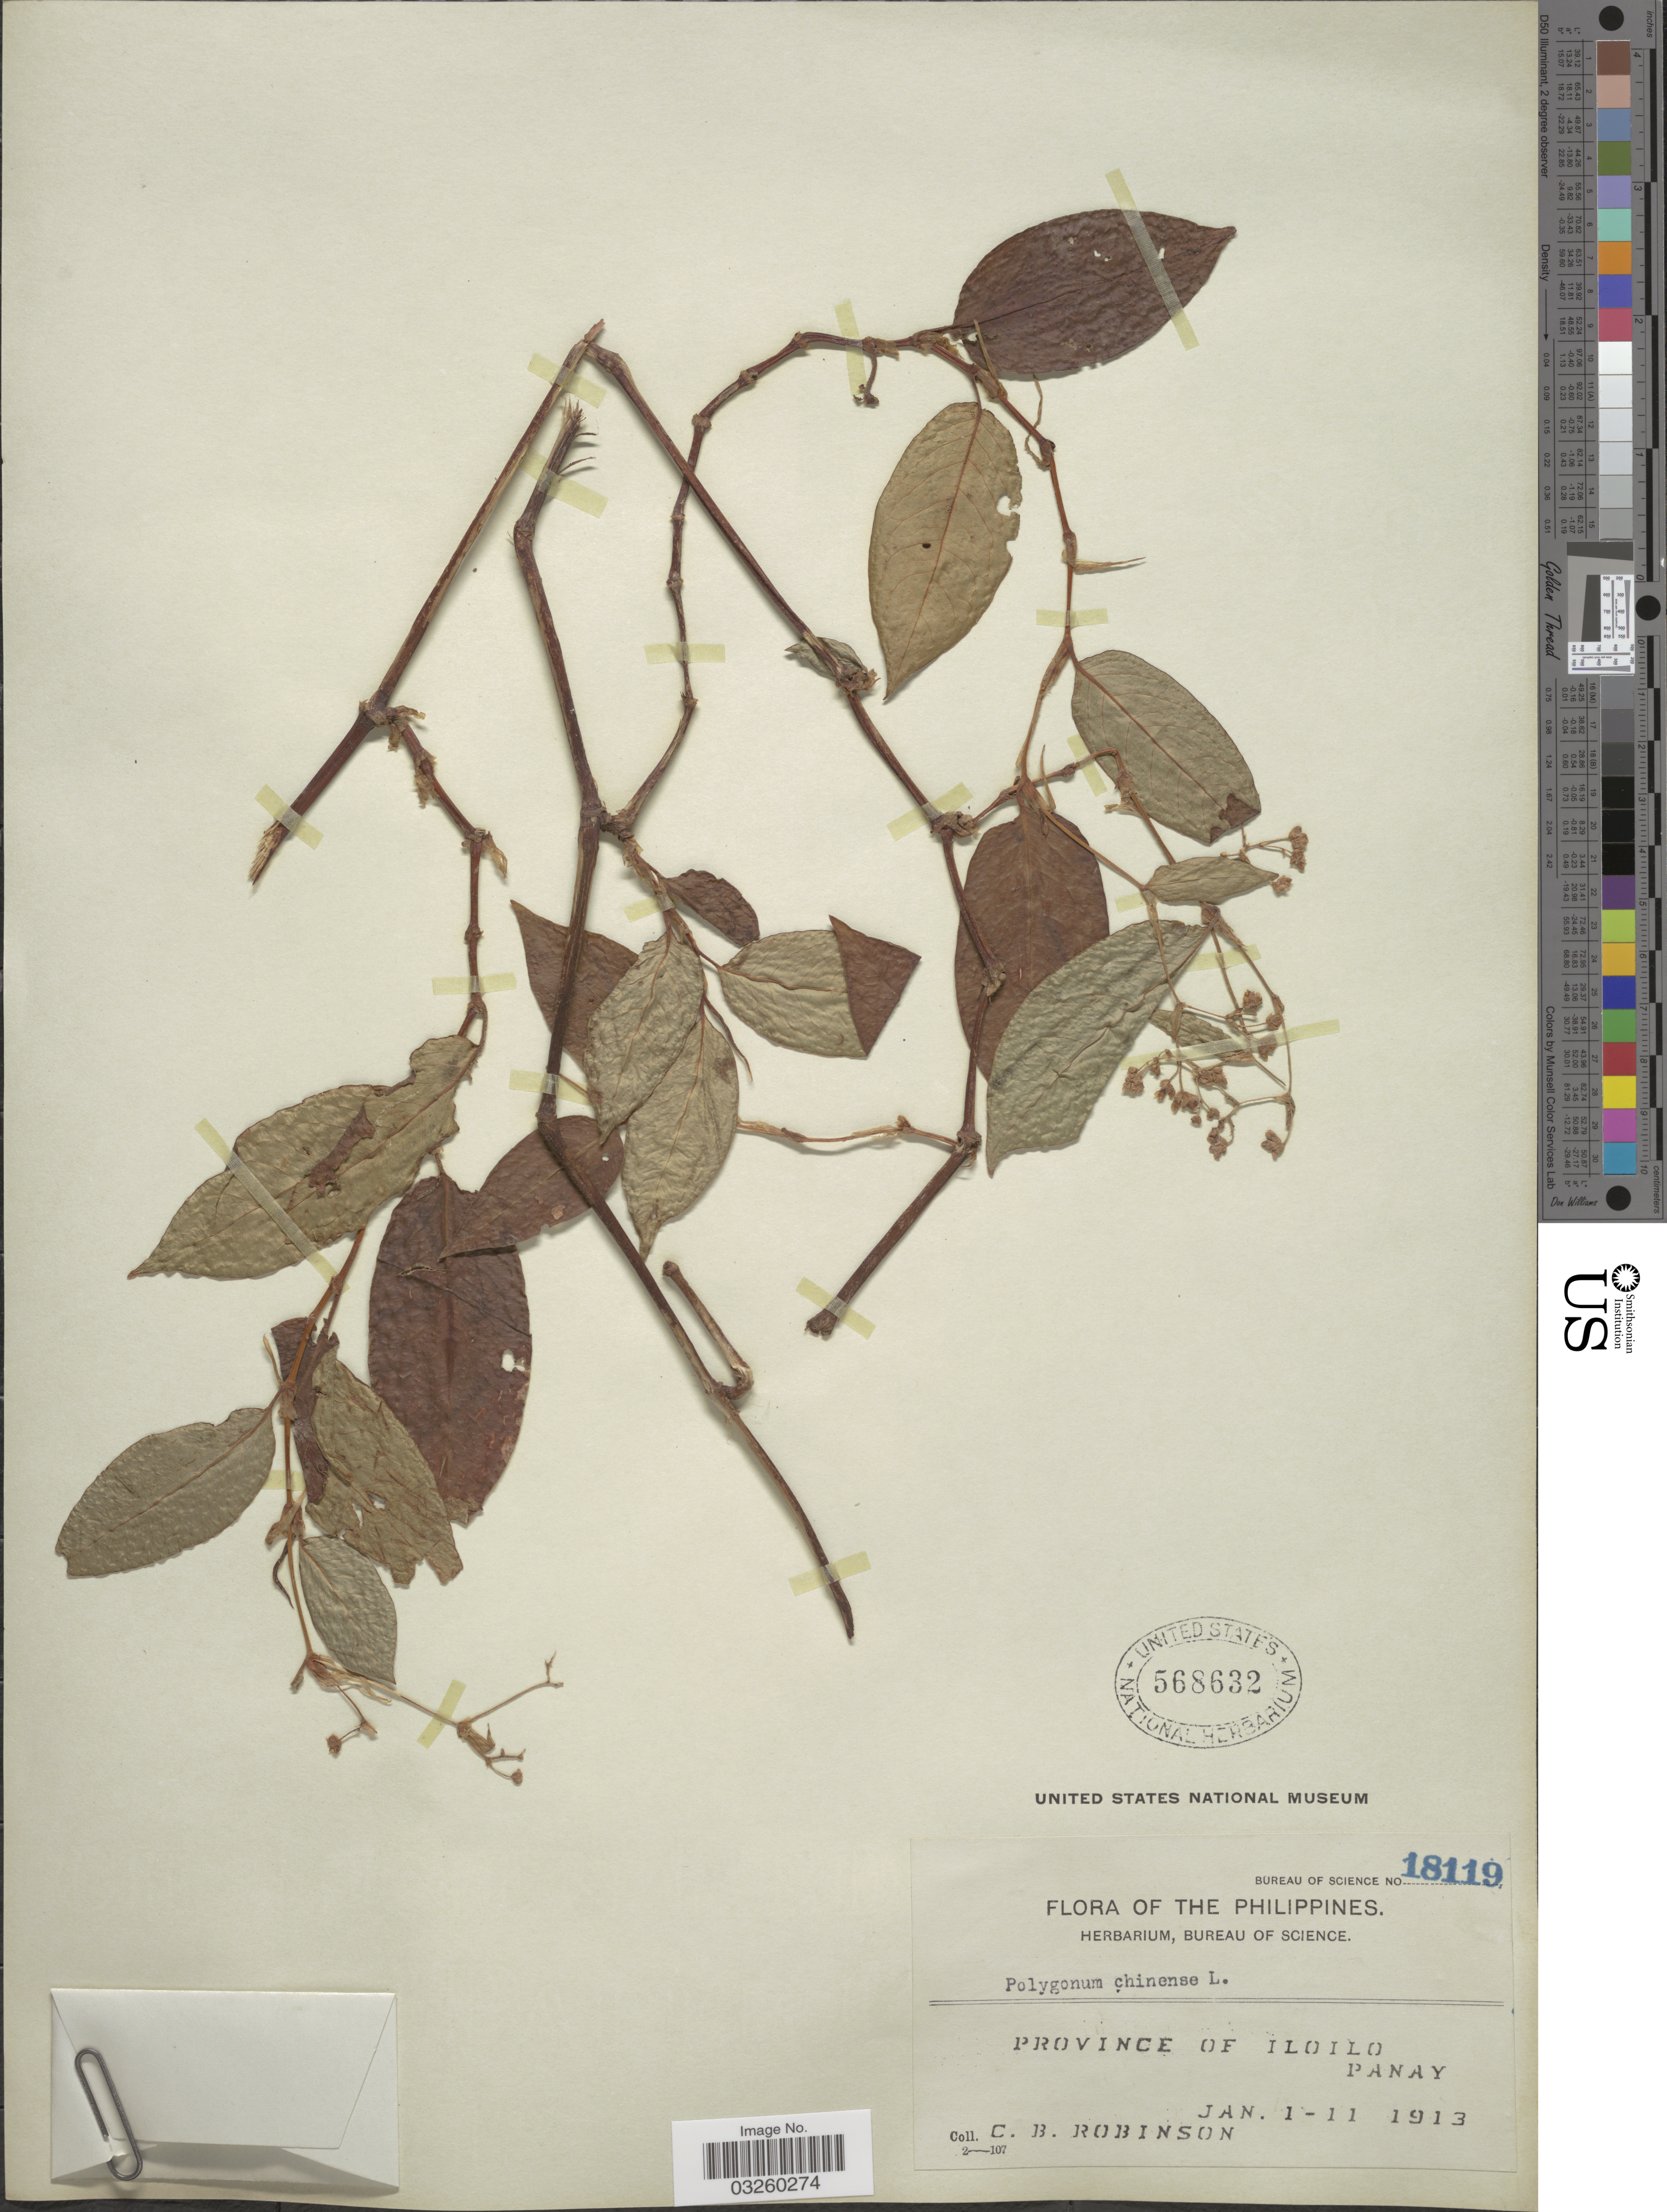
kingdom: Plantae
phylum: Tracheophyta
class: Magnoliopsida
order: Caryophyllales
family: Polygonaceae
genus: Polygonum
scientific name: Polygonum chinense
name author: L.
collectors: C. Robinson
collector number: Bureau of Science 18119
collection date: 1913-01-01/1913-01-11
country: Philippines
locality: Province of Iloilo. Panay.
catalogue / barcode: US 568632